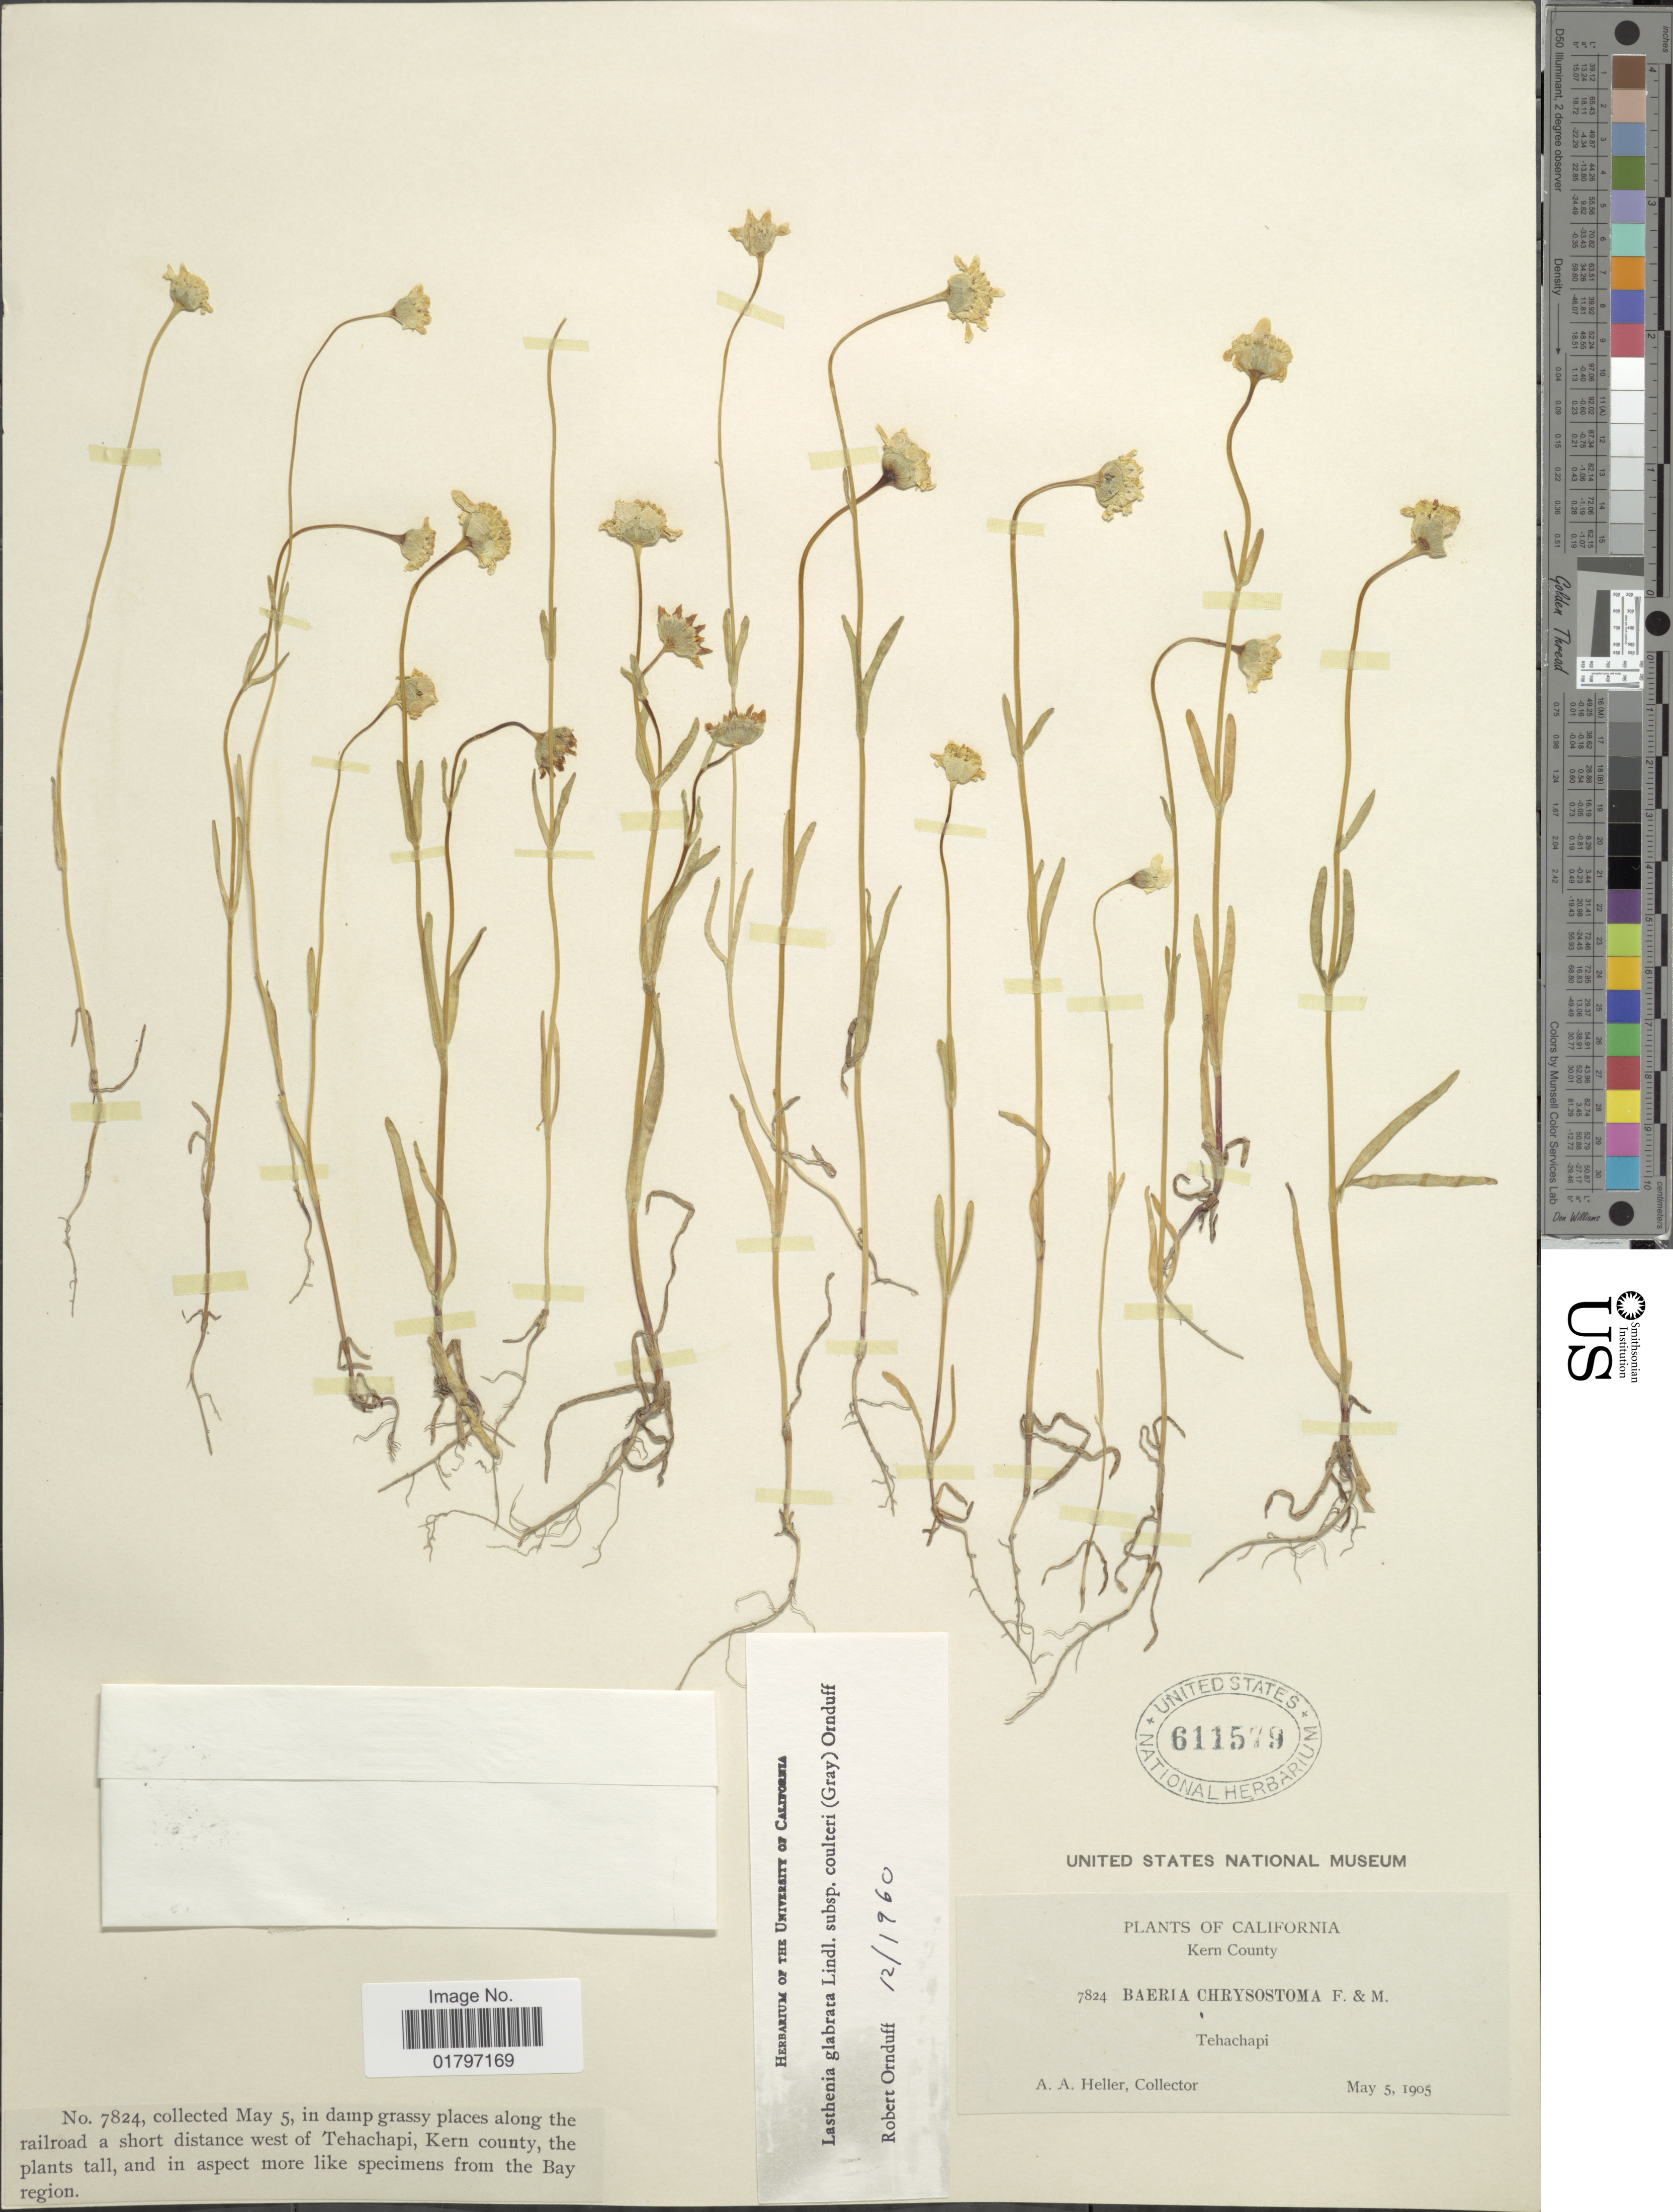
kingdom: Plantae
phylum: Tracheophyta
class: Magnoliopsida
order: Asterales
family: Asteraceae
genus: Lasthenia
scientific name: Lasthenia glabrata subsp. coulteri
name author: (A. Gray) Ornduff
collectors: A. A. Heller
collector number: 7824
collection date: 1905-05-05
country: United States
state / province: California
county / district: Kern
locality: Kern County. Tehachapi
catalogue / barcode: US 611579